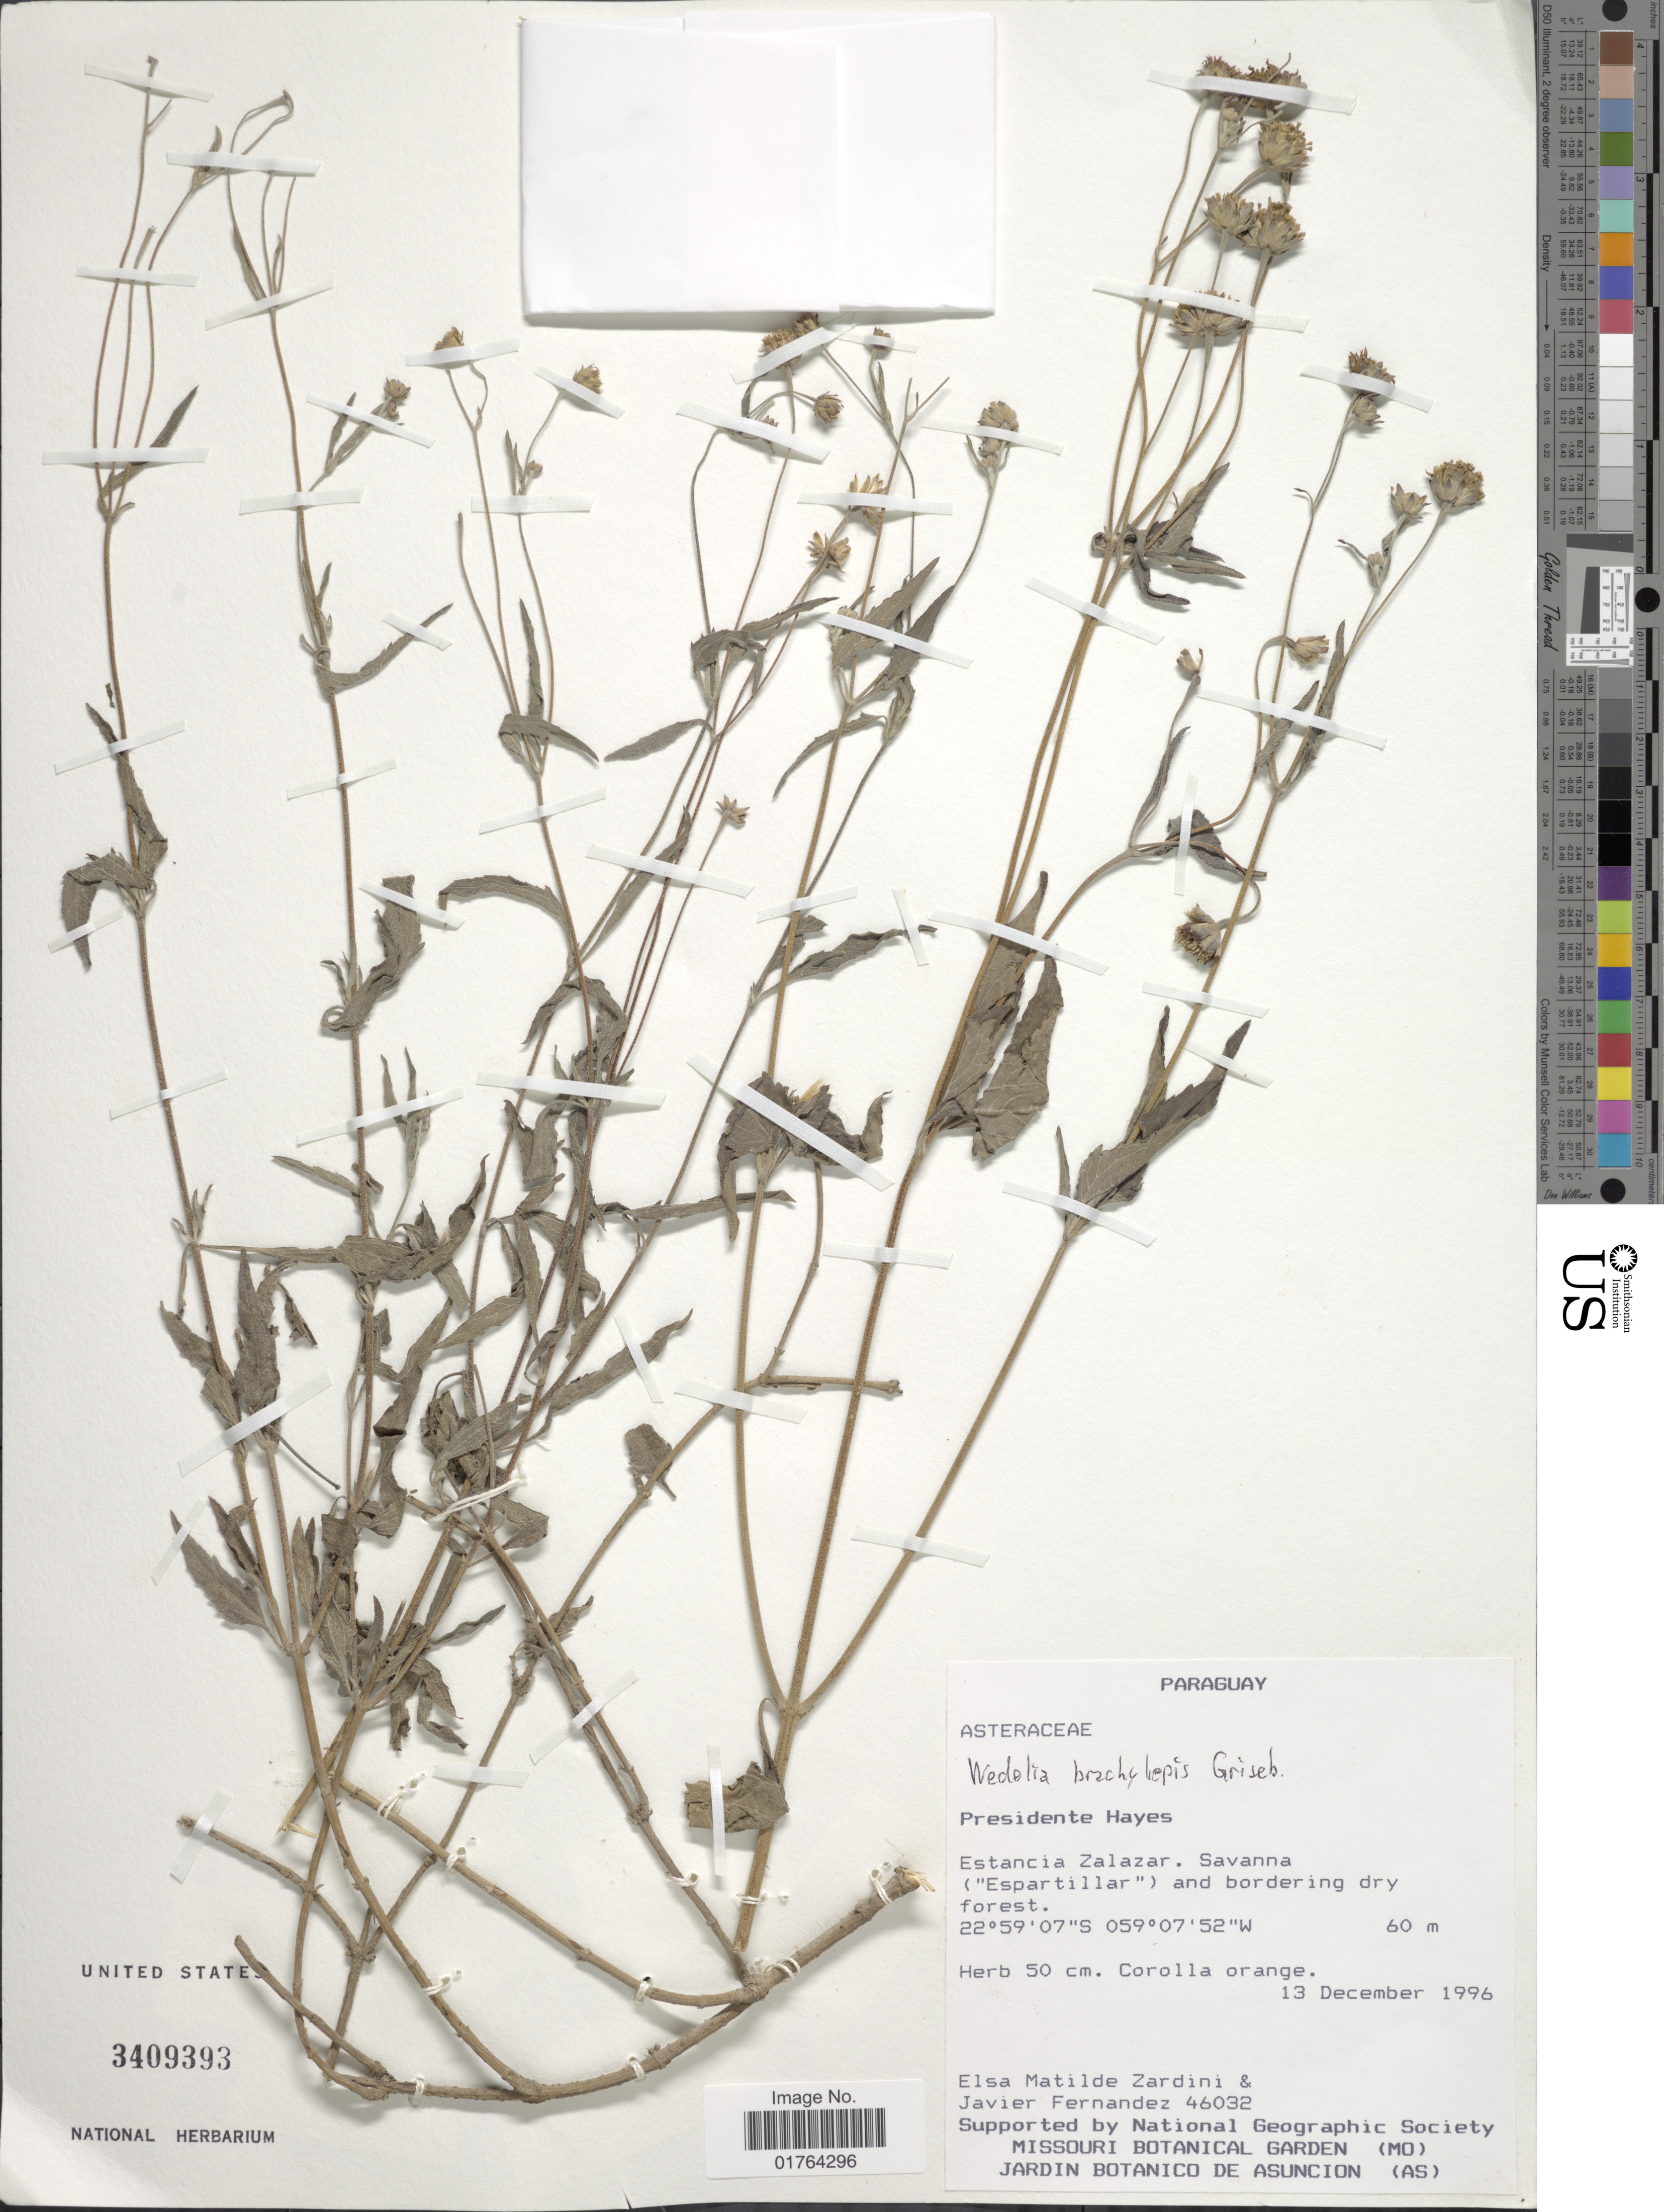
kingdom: Plantae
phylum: Tracheophyta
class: Magnoliopsida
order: Asterales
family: Asteraceae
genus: Wedelia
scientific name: Wedelia brachylepis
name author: Griseb.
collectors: E. M. Zardini & J. Fernández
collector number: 46032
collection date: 1996-12-13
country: Paraguay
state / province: Presidente Hayes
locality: Presidente Hayes, Estancia Zalazar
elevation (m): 60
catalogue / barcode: US 3409393